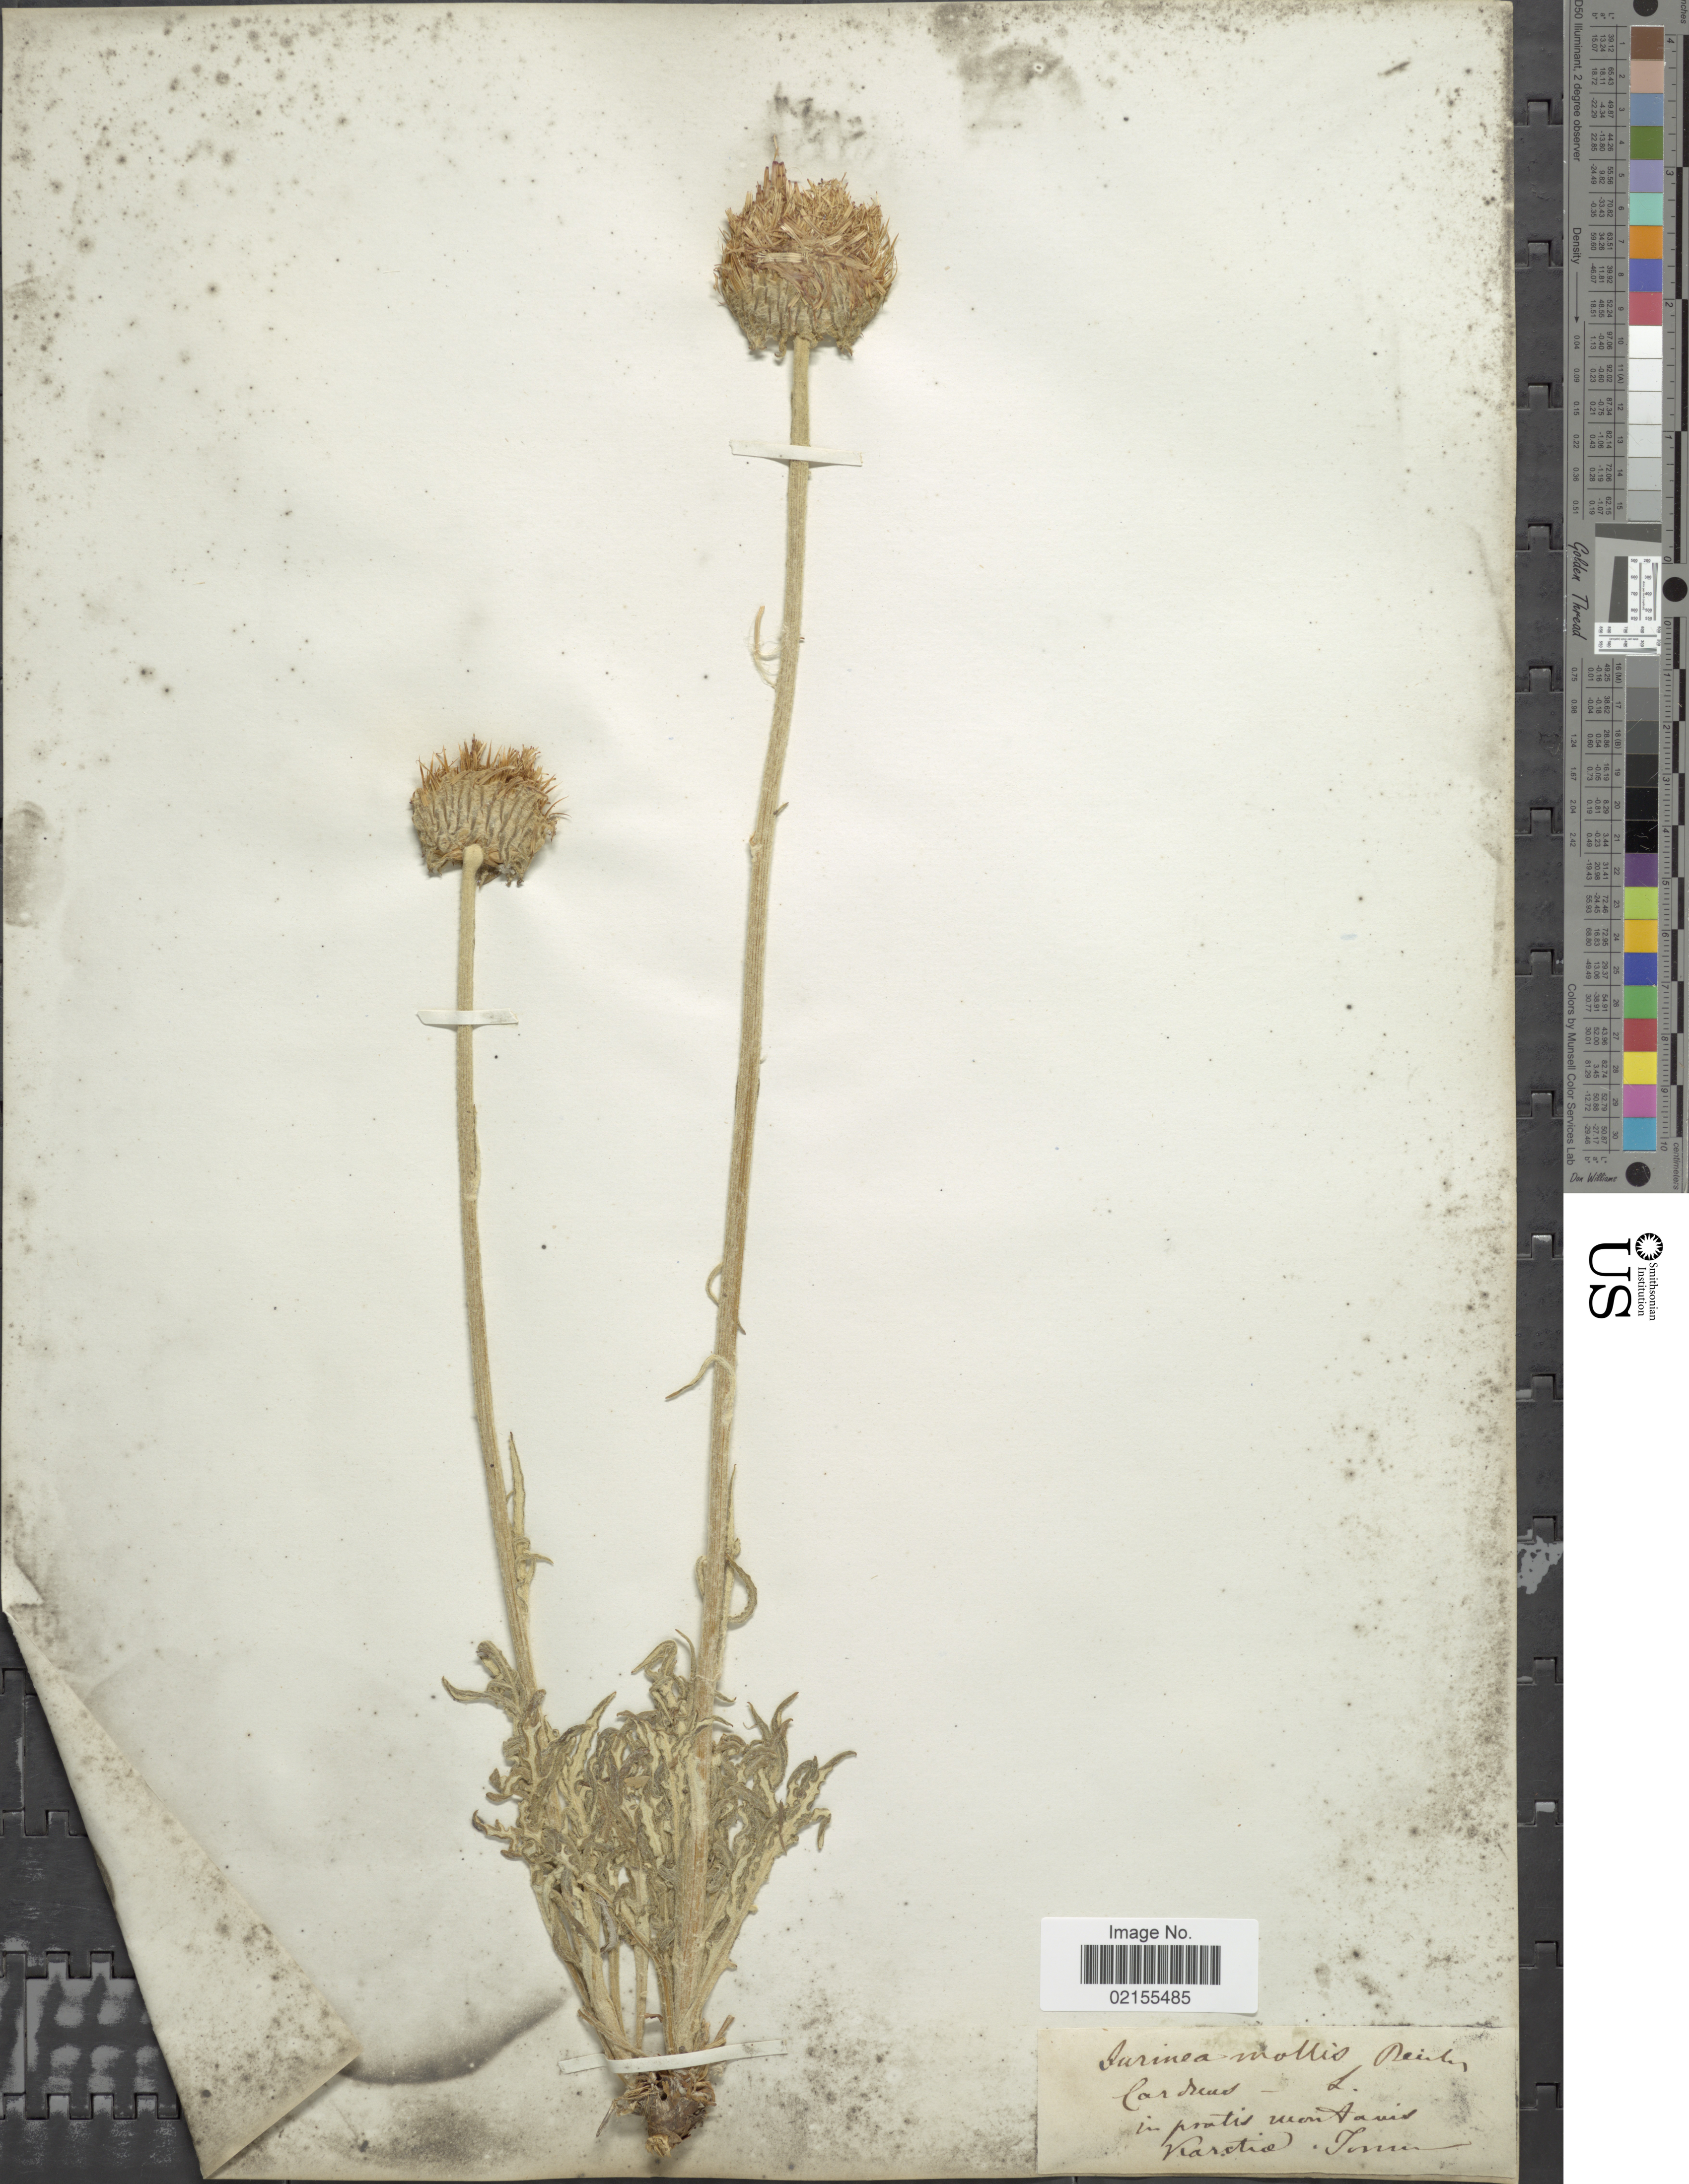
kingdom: Plantae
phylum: Tracheophyta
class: Magnoliopsida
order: Asterales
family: Asteraceae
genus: Jurinea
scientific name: Jurinea mollis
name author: Rchb.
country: Czechia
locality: In pratis montanis Kosetice